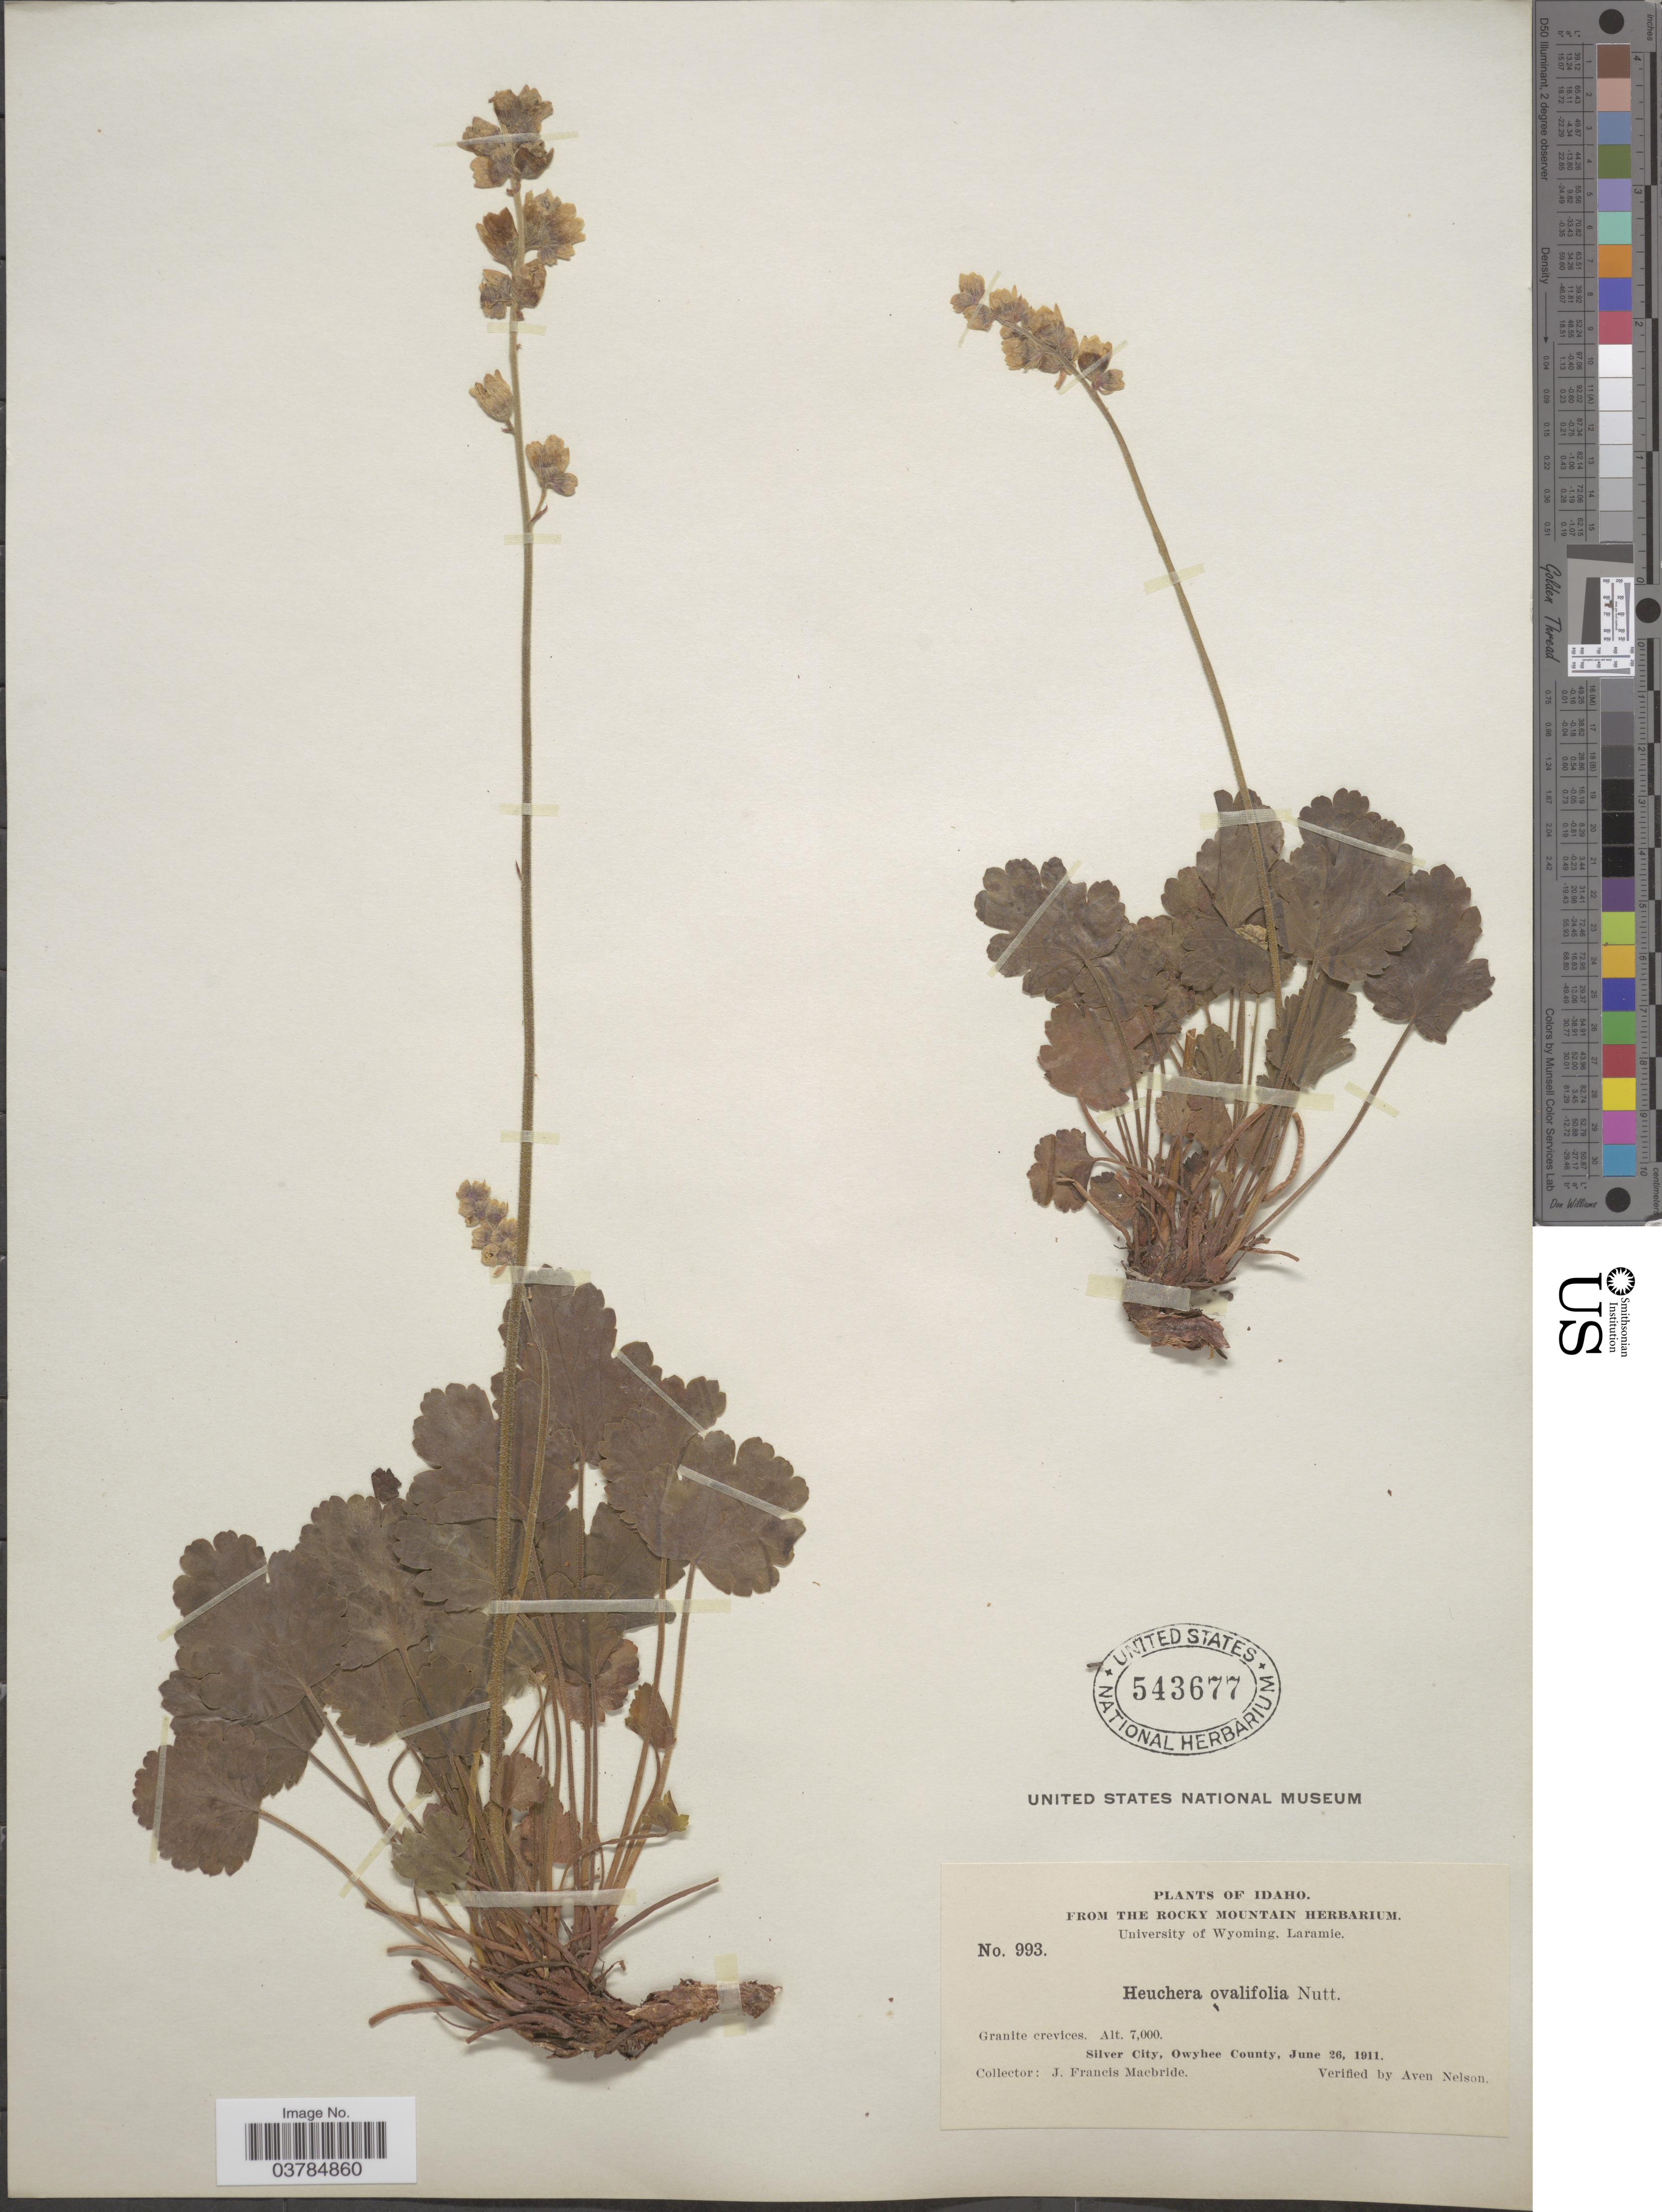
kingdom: Plantae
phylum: Tracheophyta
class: Magnoliopsida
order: Saxifragales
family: Saxifragaceae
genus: Heuchera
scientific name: Heuchera ovalifolia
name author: Torr. & A. Gray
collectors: J. F. Macbride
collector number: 993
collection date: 1911-06-26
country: United States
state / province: Idaho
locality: Silver City, Owyhee County.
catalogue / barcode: US 543677